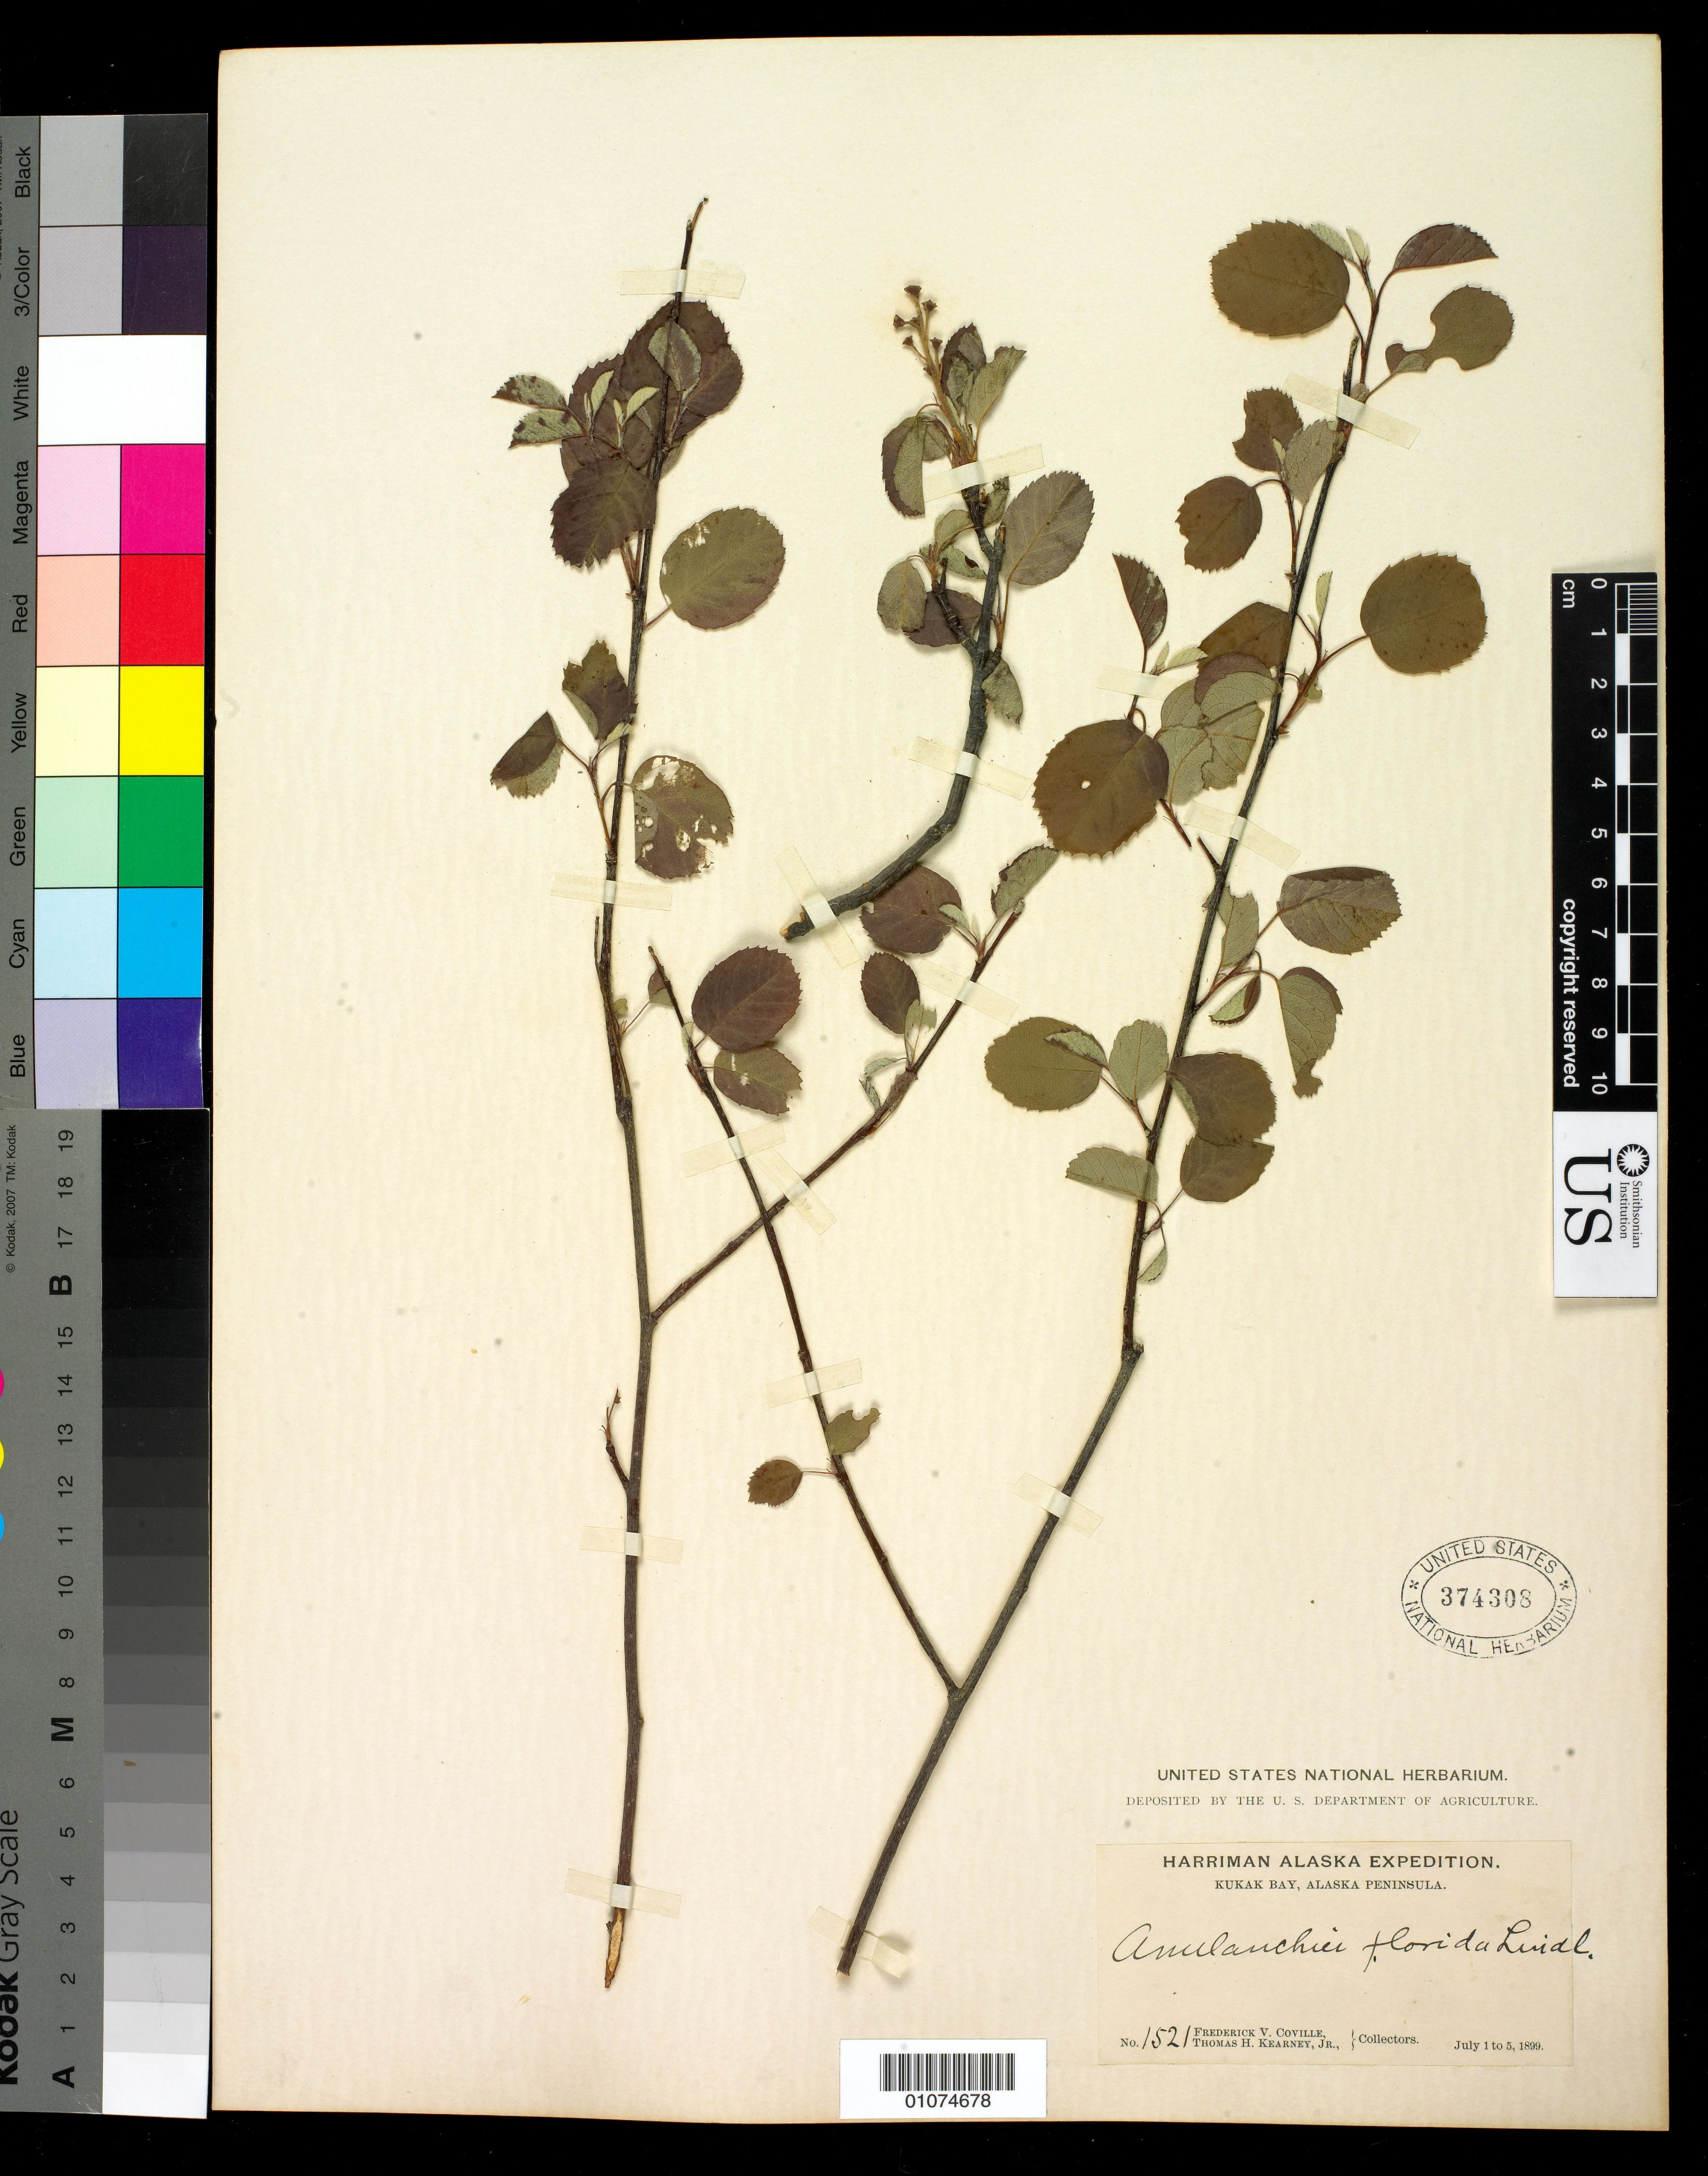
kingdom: Plantae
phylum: Tracheophyta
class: Magnoliopsida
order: Rosales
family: Rosaceae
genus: Amelanchier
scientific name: Amelanchier florida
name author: Lindl.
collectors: F. V. Coville & T. H. Kearney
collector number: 1521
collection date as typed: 01 Jul 1899 to 05 Jul 1899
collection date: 1899-07-01/1899-07-05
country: United States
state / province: Alaska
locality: Kukak Bay, Alaska Peninsula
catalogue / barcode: US 374308